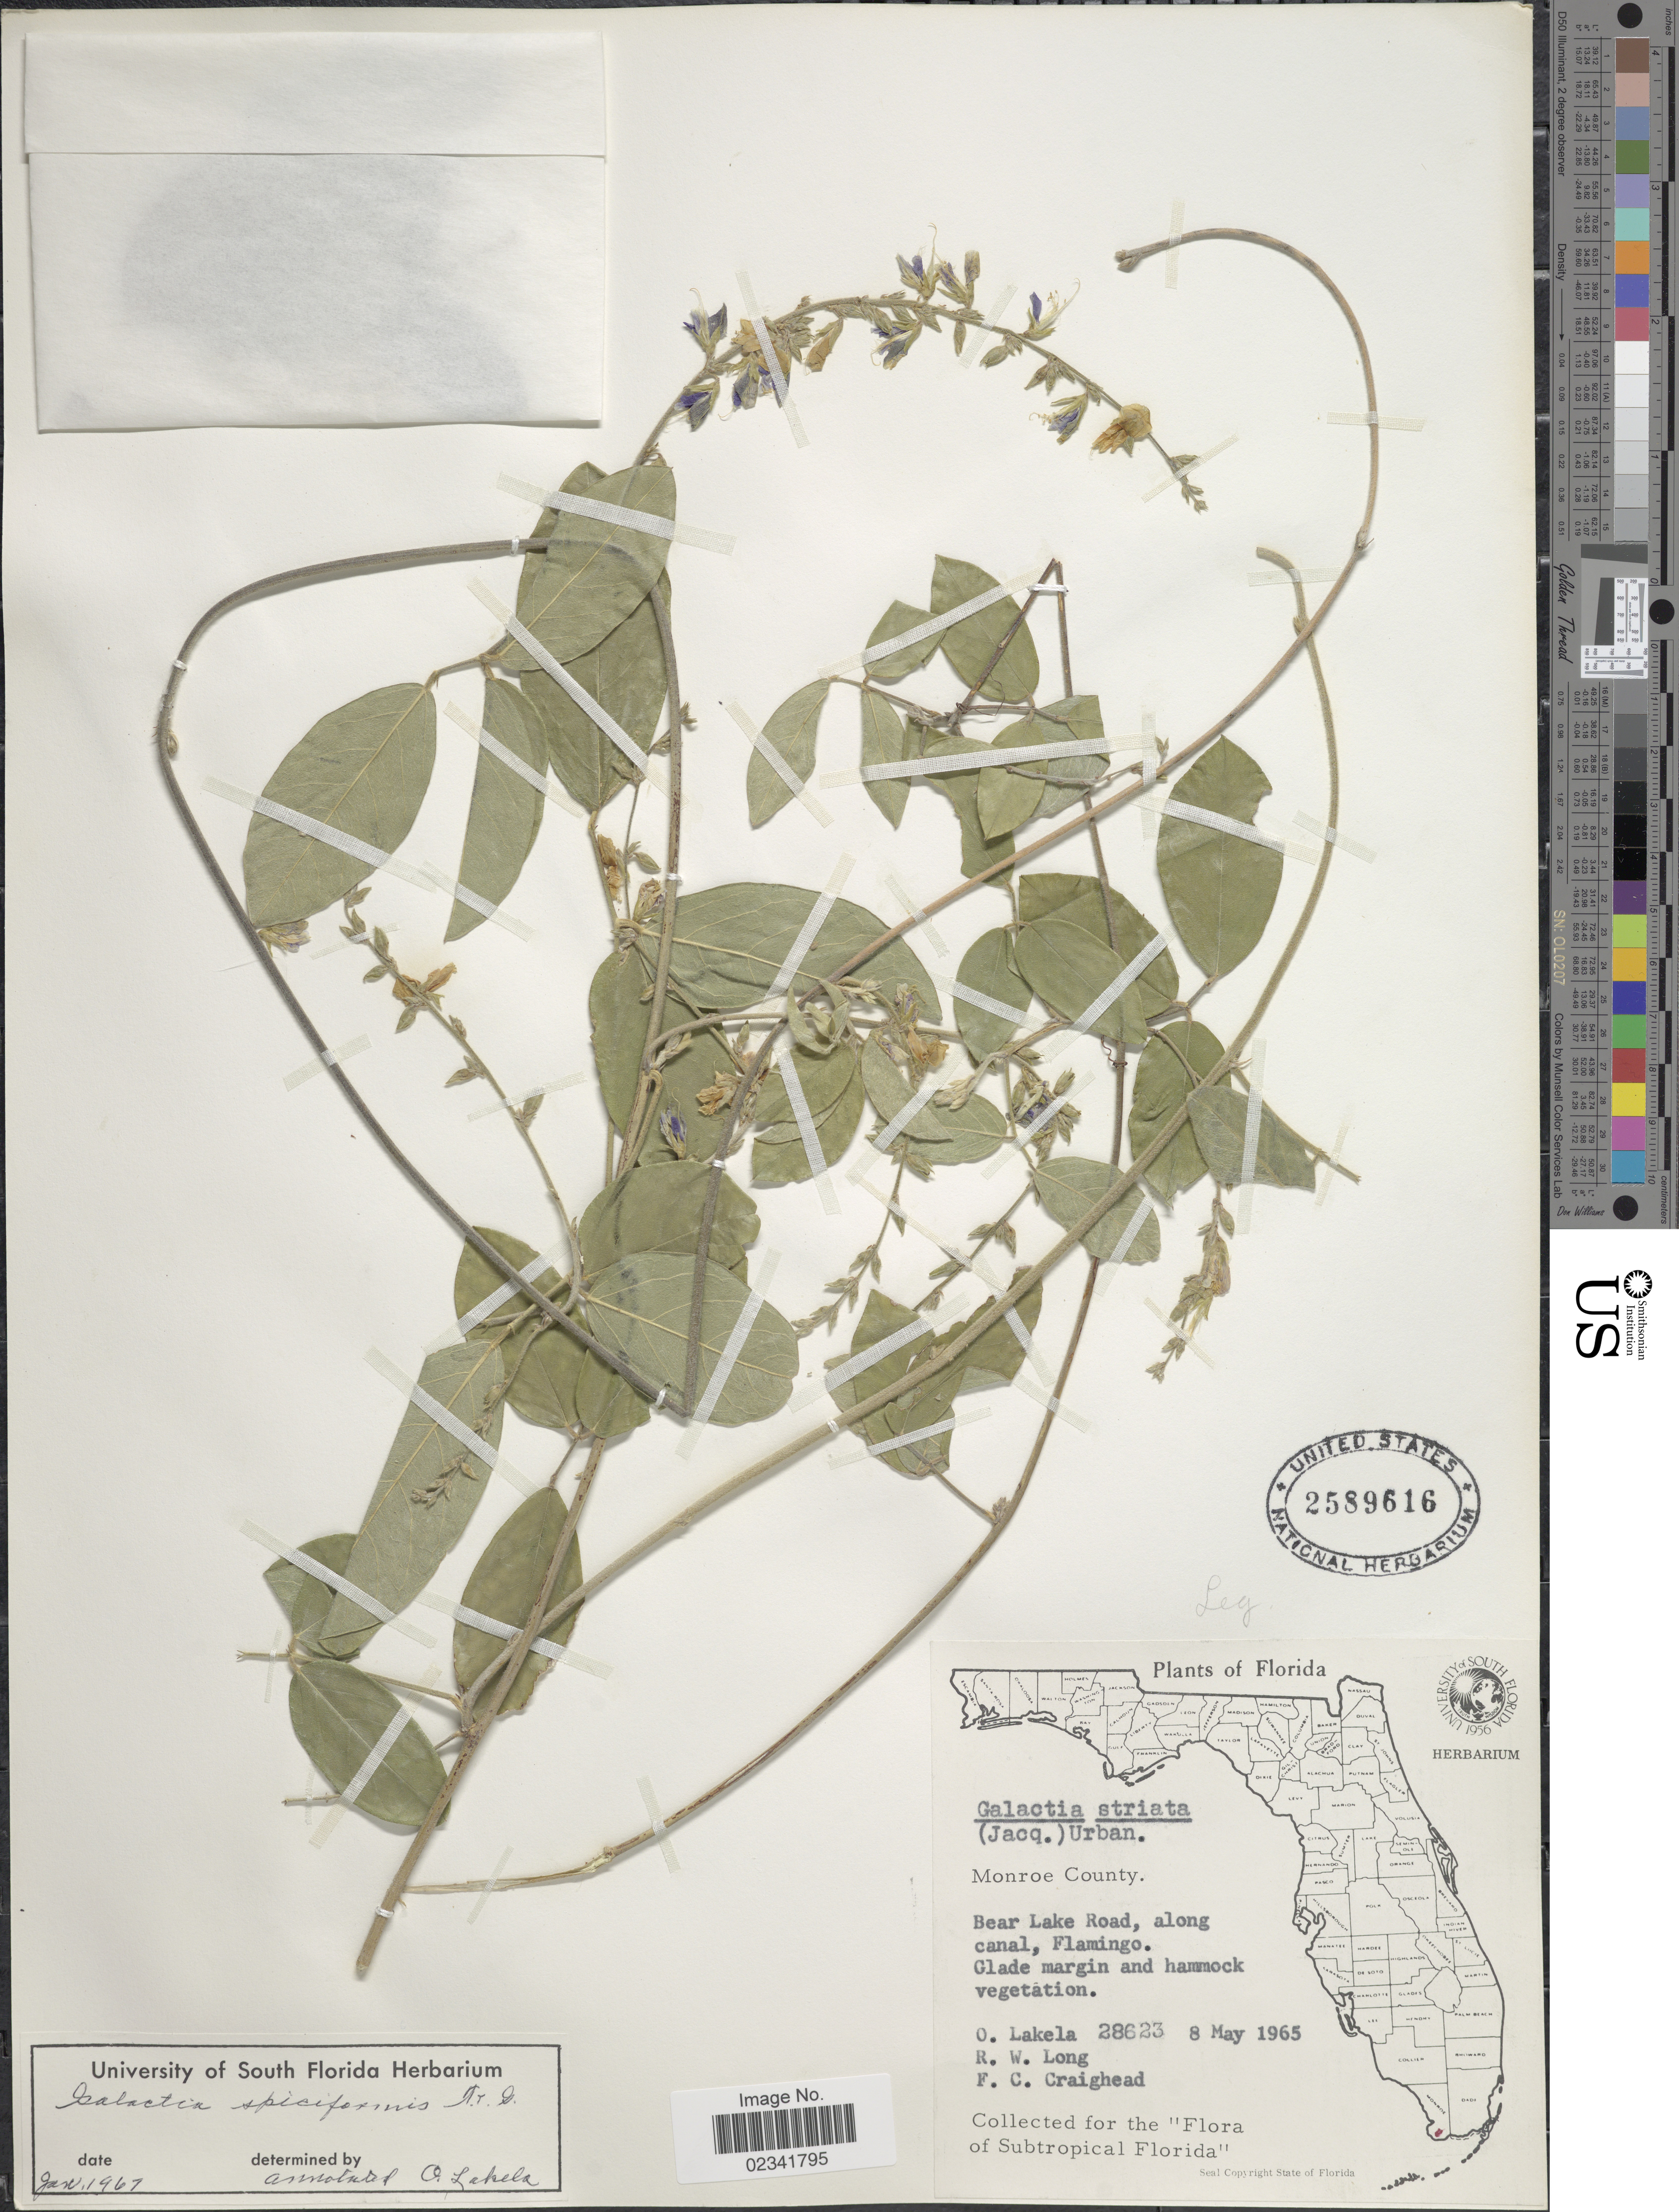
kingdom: Plantae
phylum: Tracheophyta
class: Magnoliopsida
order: Fabales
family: Fabaceae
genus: Galactia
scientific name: Galactia spiciformis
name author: Torr. & A. Gray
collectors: O. Lakela, R. W. Long & F. Craighead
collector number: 28623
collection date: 1965-05-08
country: United States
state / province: Florida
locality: Monroe County, Bear Lake Road, along canal, Flamingo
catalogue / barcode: US 2589616